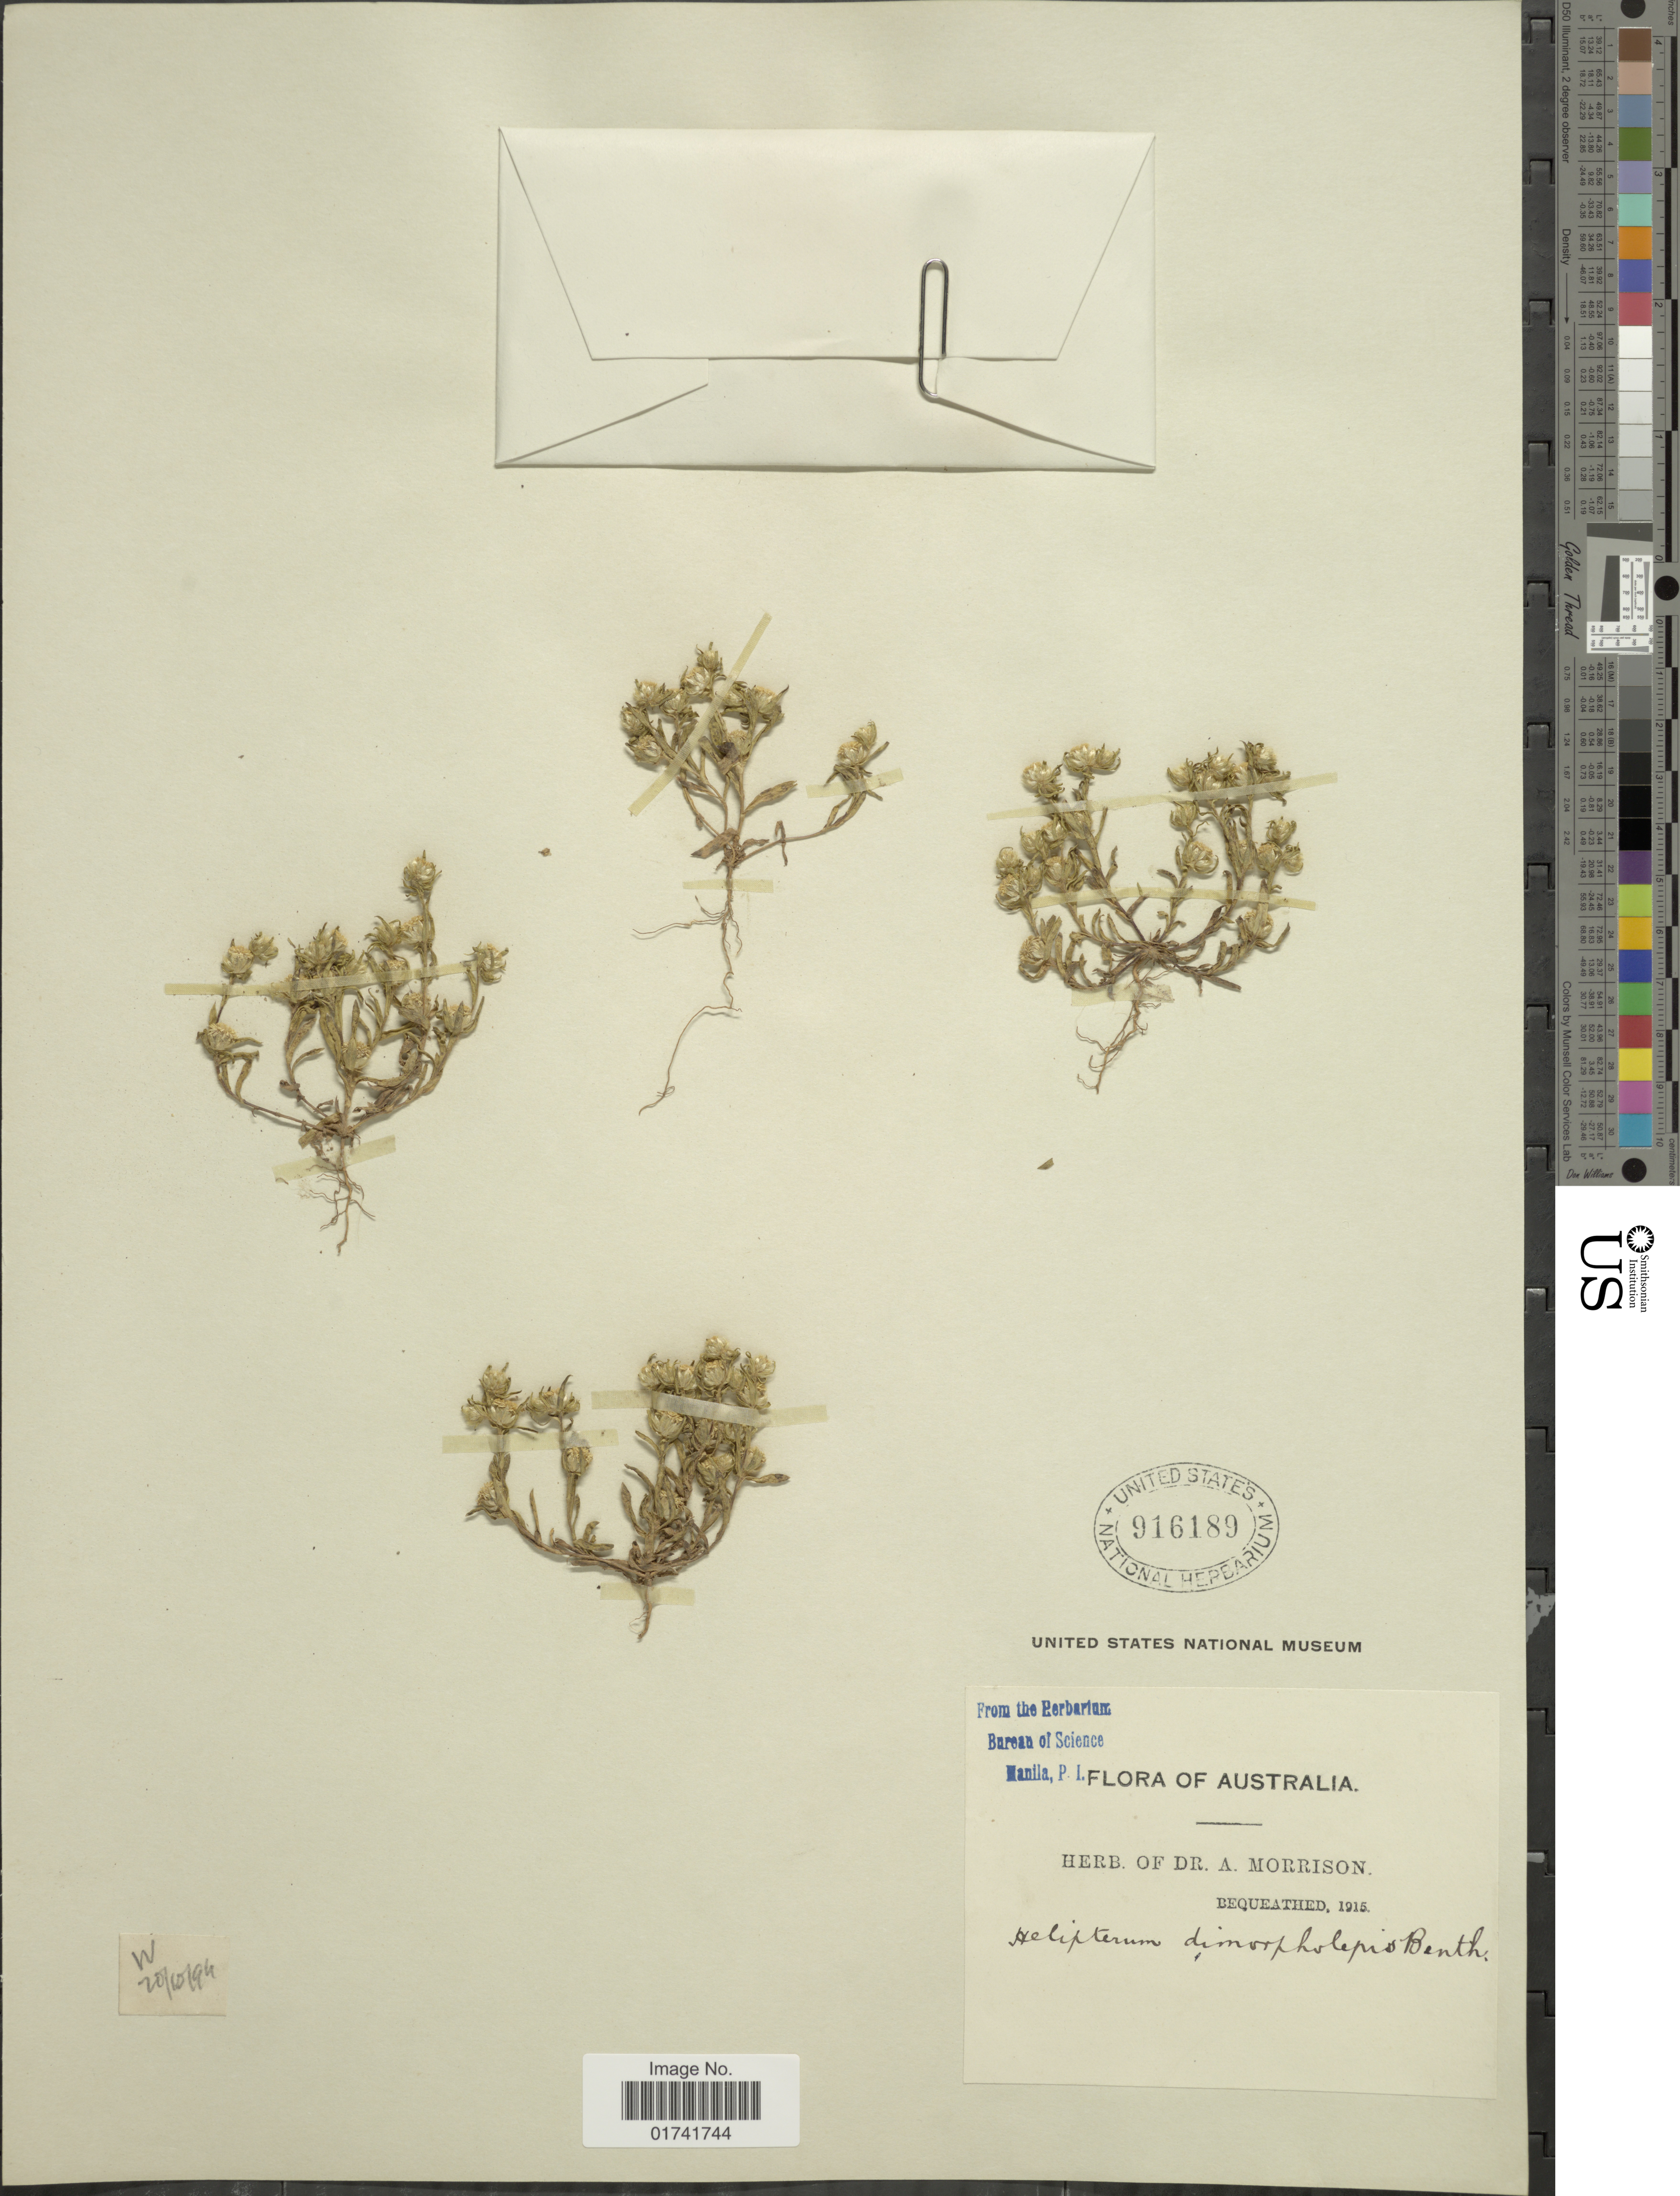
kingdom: Plantae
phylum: Tracheophyta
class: Magnoliopsida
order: Asterales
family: Asteraceae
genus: Helipterum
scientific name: Helipterum dimporphalepis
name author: Benth.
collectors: ex herb. Dr. A. Morrison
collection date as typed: Transcribed d/m/y: 20/10/94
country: Australia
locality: W.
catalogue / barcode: US 916189